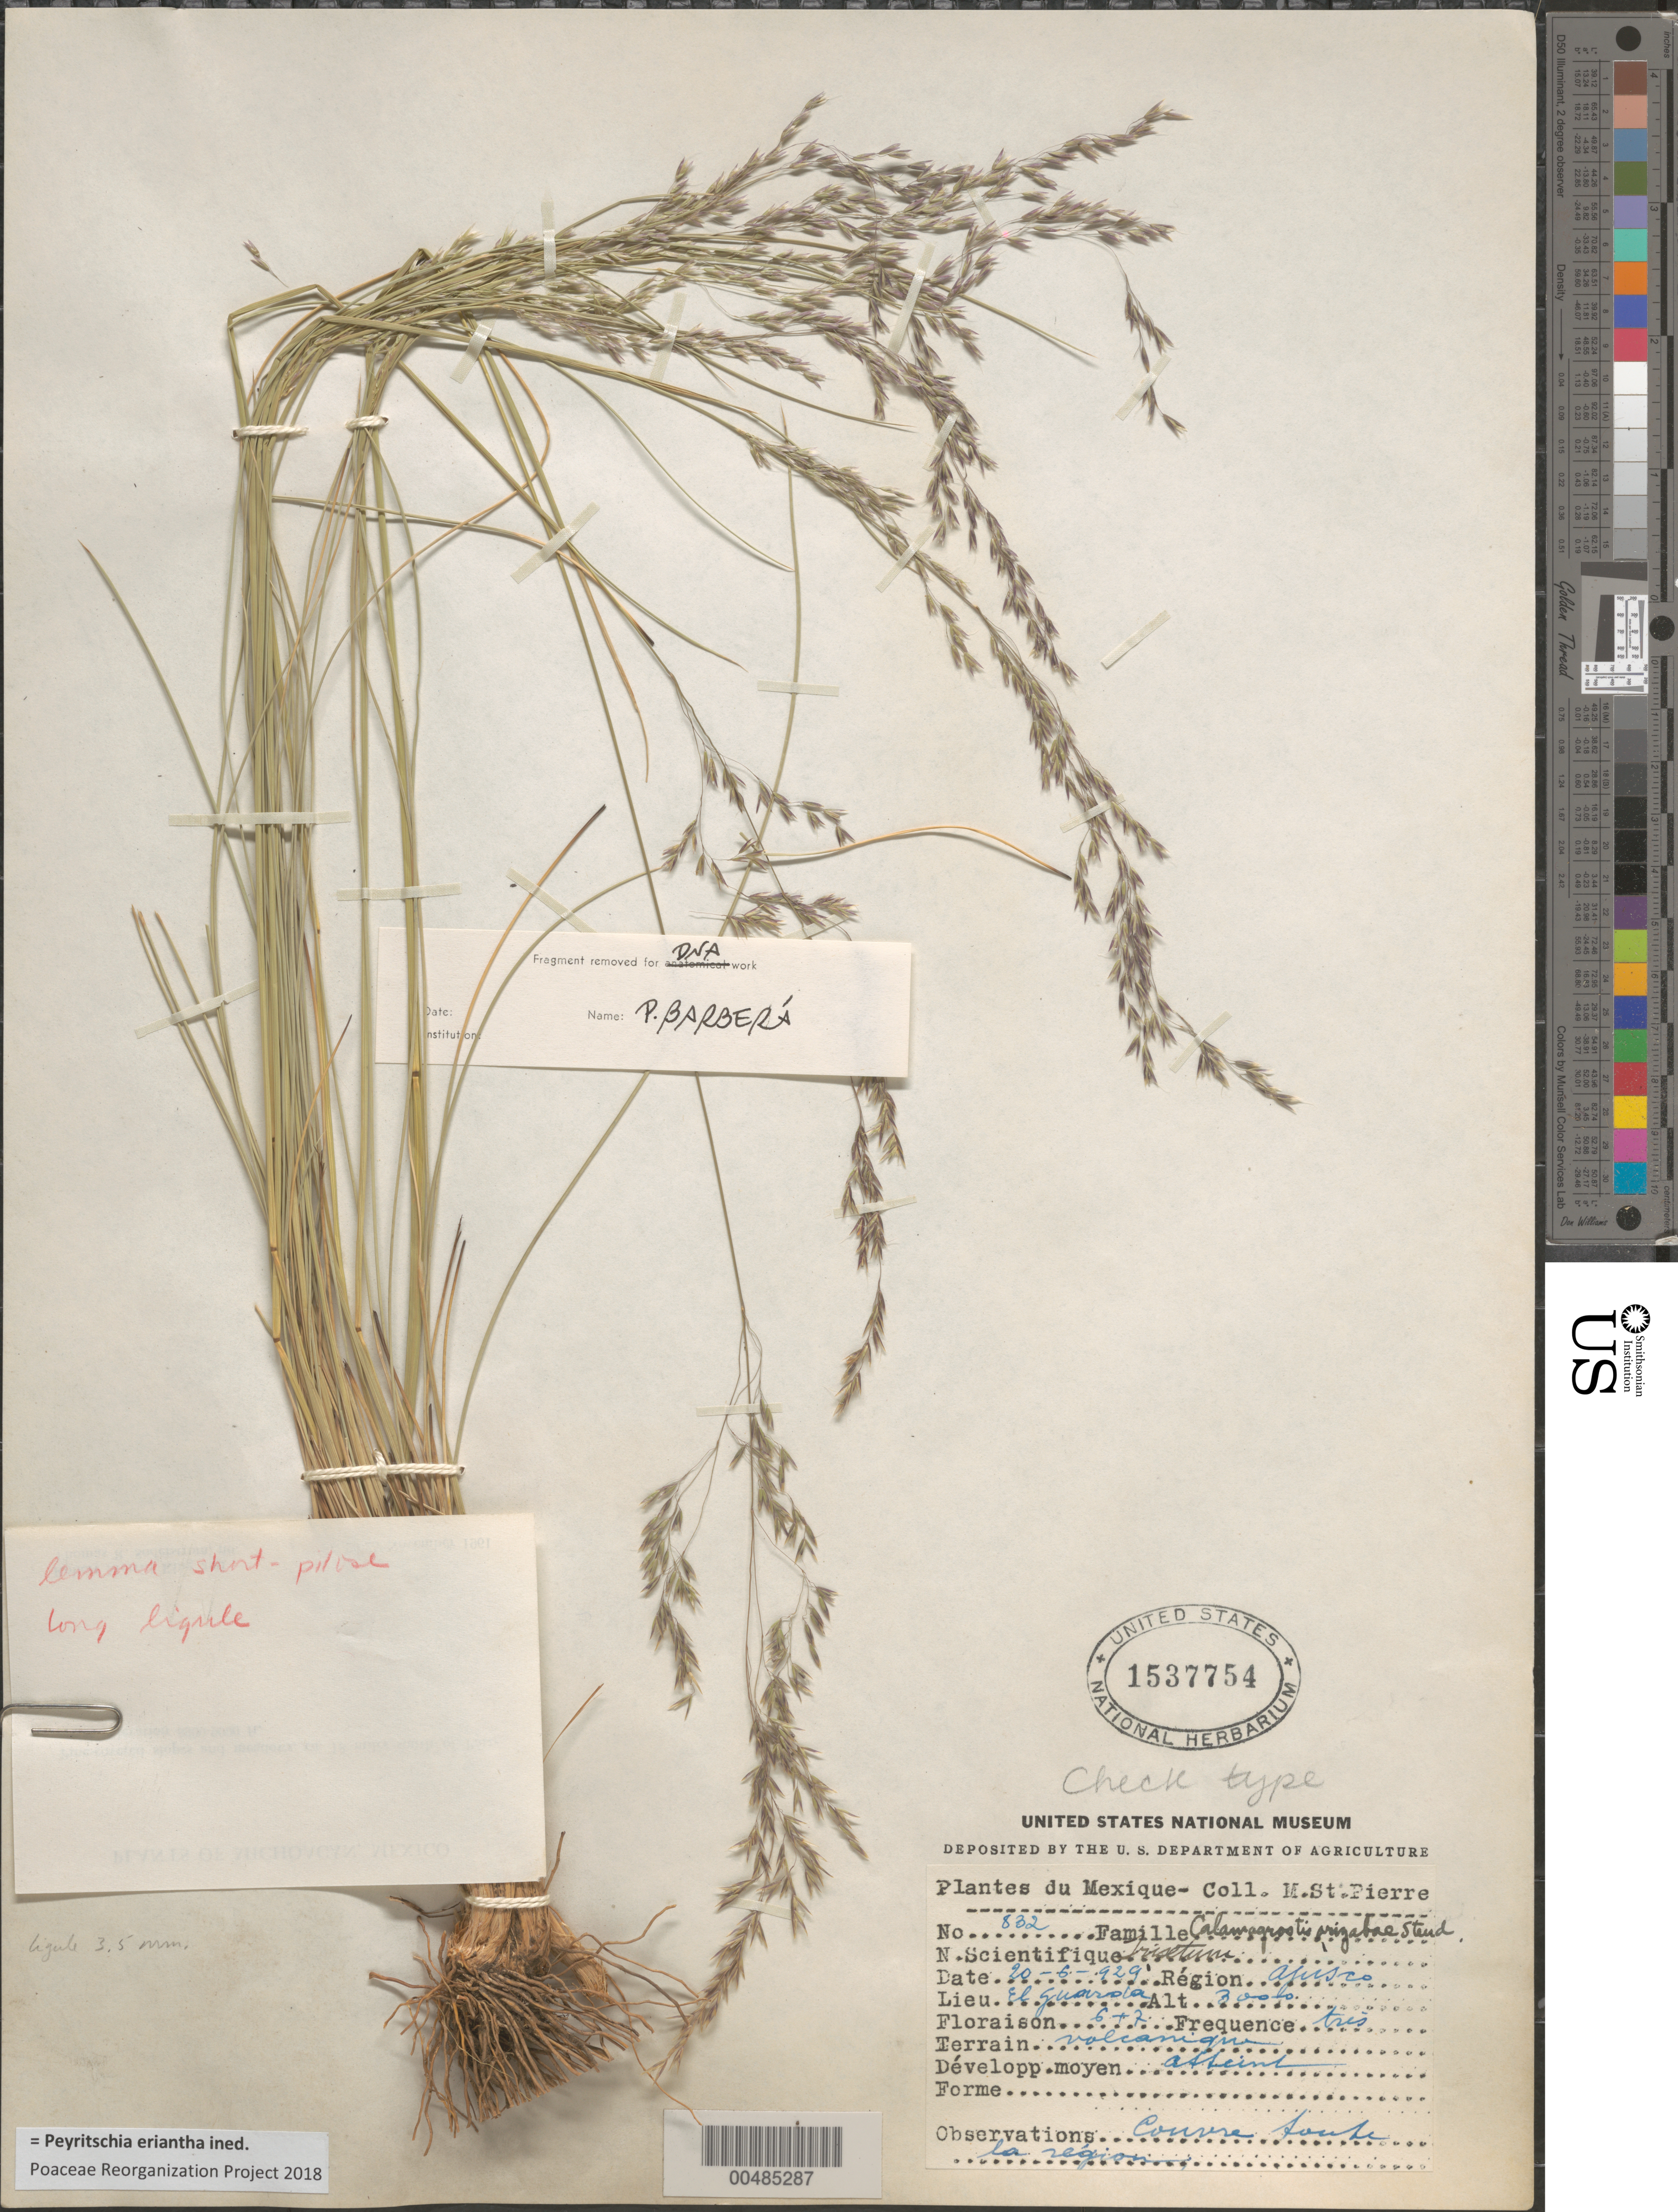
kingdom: Plantae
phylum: Tracheophyta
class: Liliopsida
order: Poales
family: Poaceae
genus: Peyritschia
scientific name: Peyritschia eriantha ined.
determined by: Poaceae Reorganization Project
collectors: M. Saint-Pierre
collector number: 832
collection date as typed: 20 Jun 1929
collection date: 1929-06-20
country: Mexico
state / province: Distrito Federal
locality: Ajusco, El Guarsla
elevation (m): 3000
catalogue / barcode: US 1537754